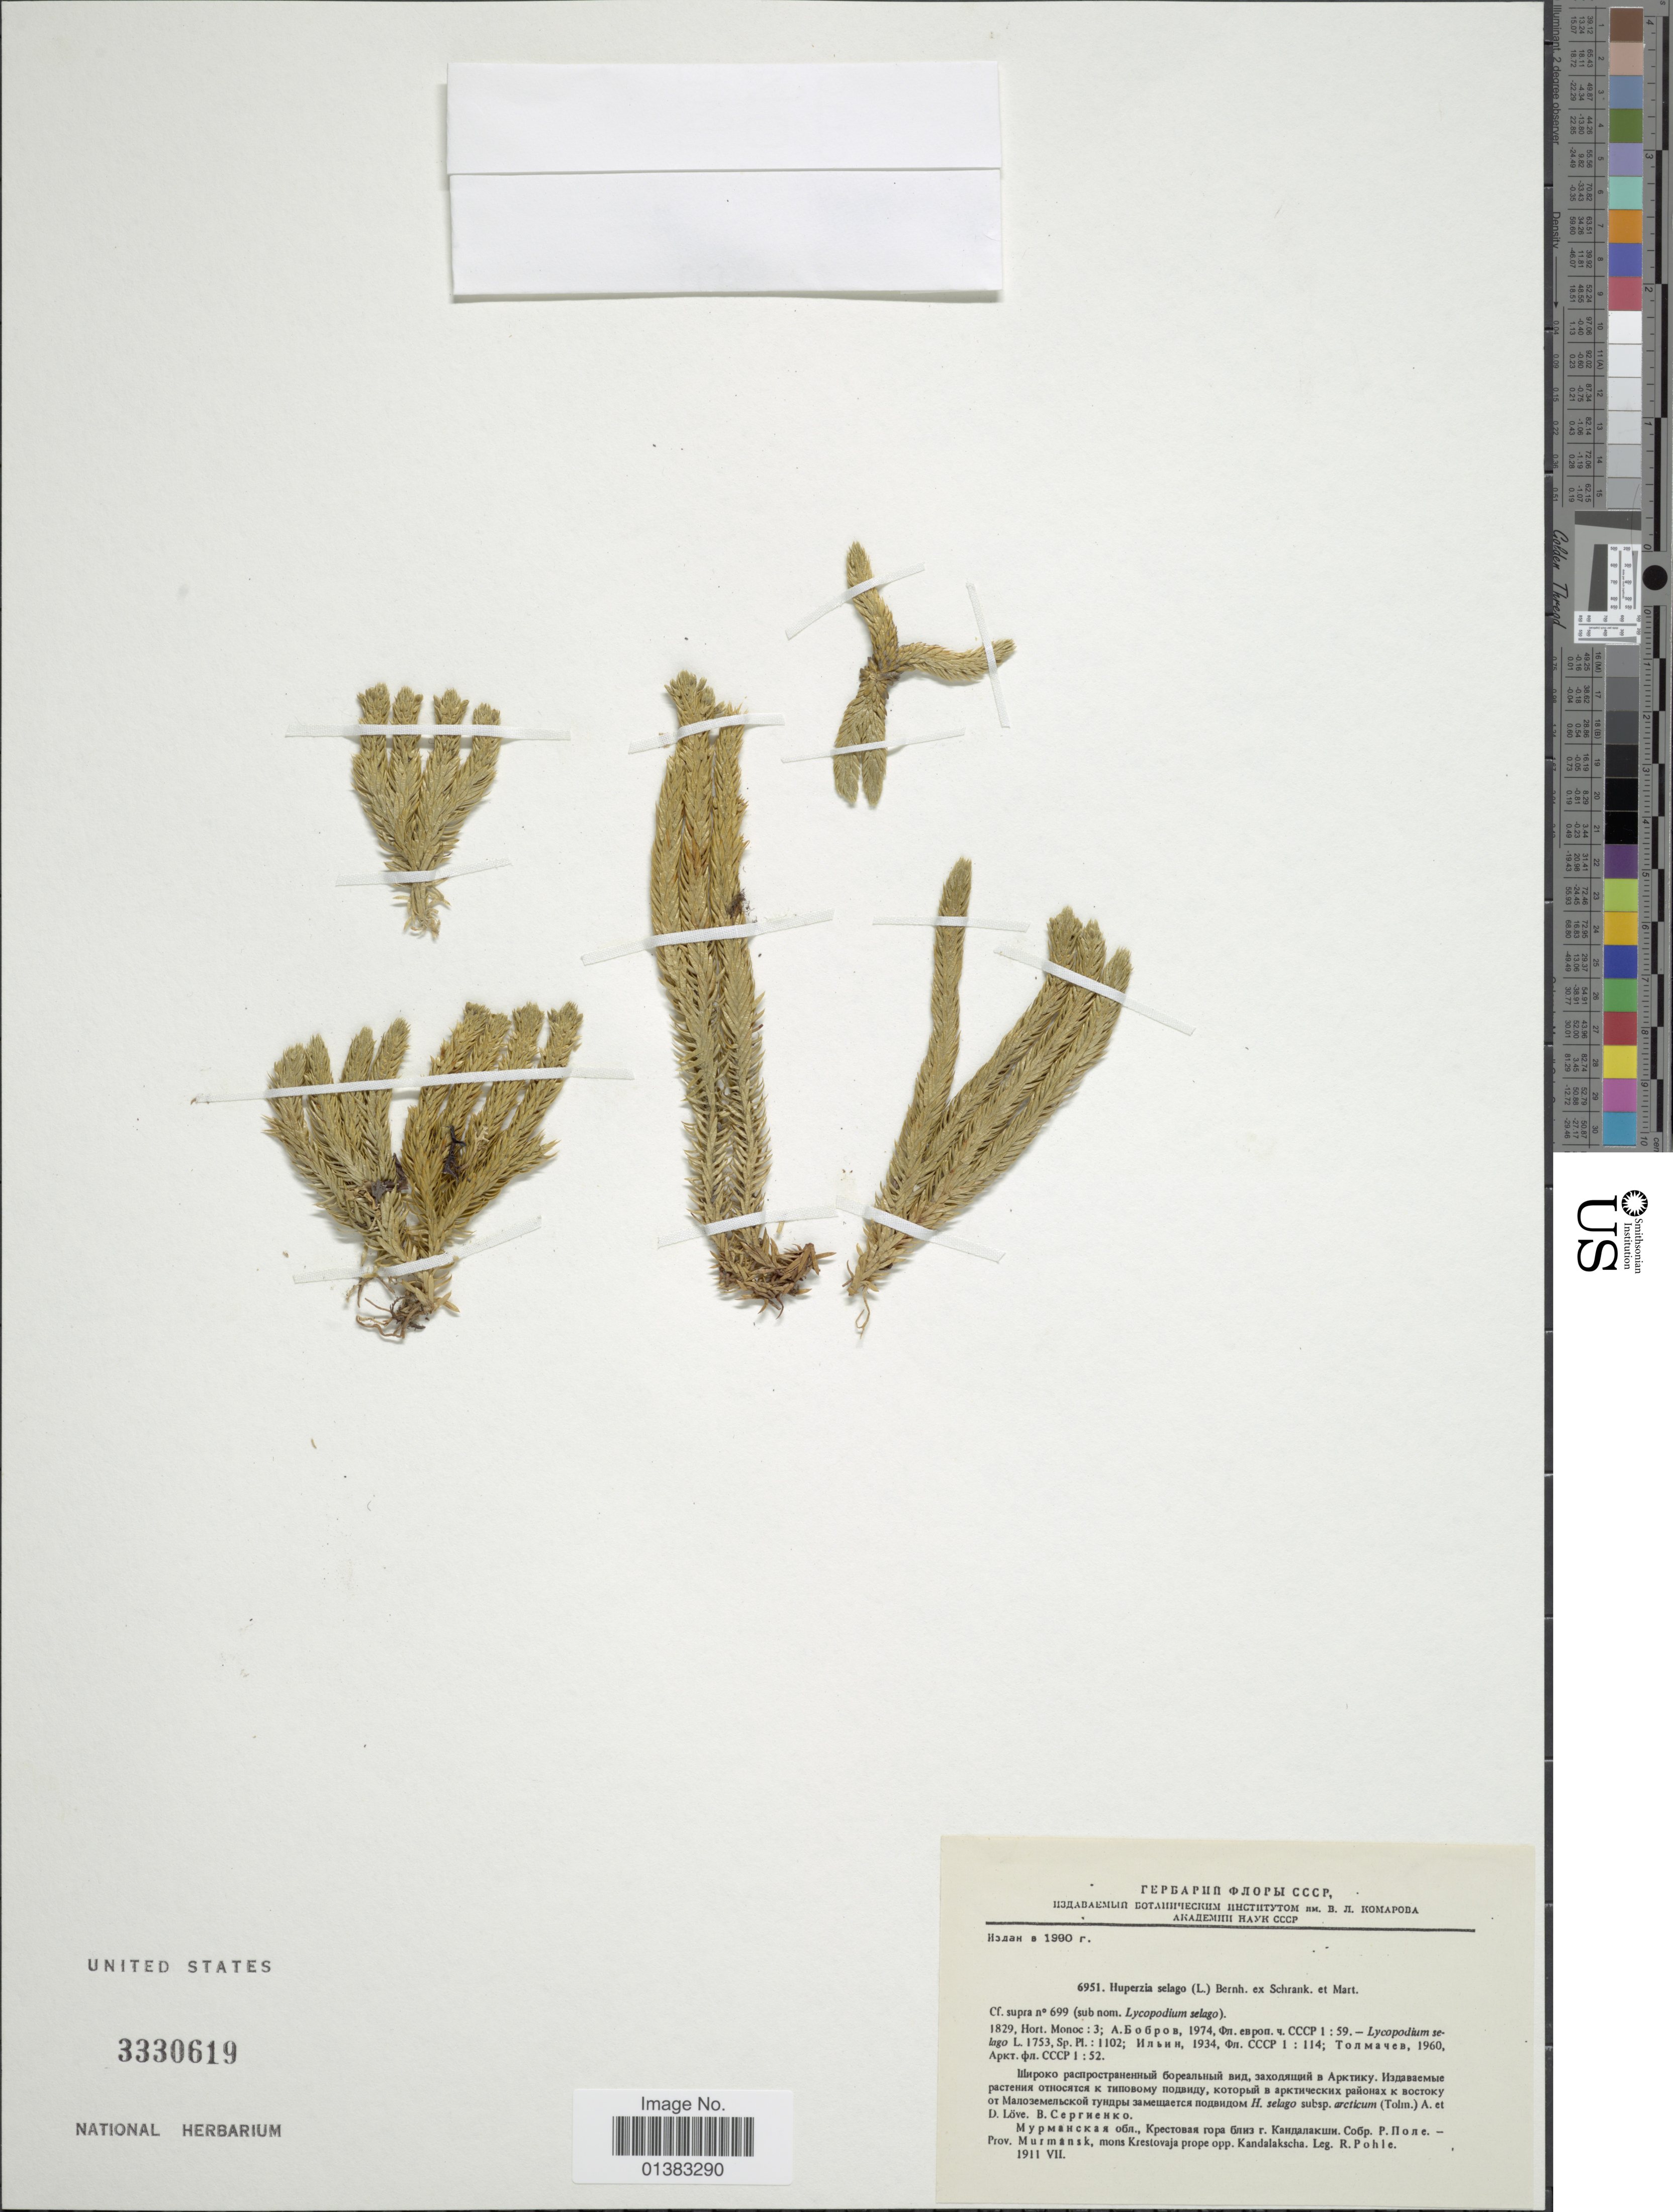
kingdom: Plantae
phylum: Tracheophyta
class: Lycopodiopsida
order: Lycopodiales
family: Lycopodiaceae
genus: Huperzia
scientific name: Huperzia selago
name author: (L.) Bernh. ex Schrank & Mart.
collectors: R. Pohle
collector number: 6951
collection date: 1911-07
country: Russian Federation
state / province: Murmansk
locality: Prov. Murmansk, mons Krestovaja prope opp. Kandalakscha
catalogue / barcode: US 3330619